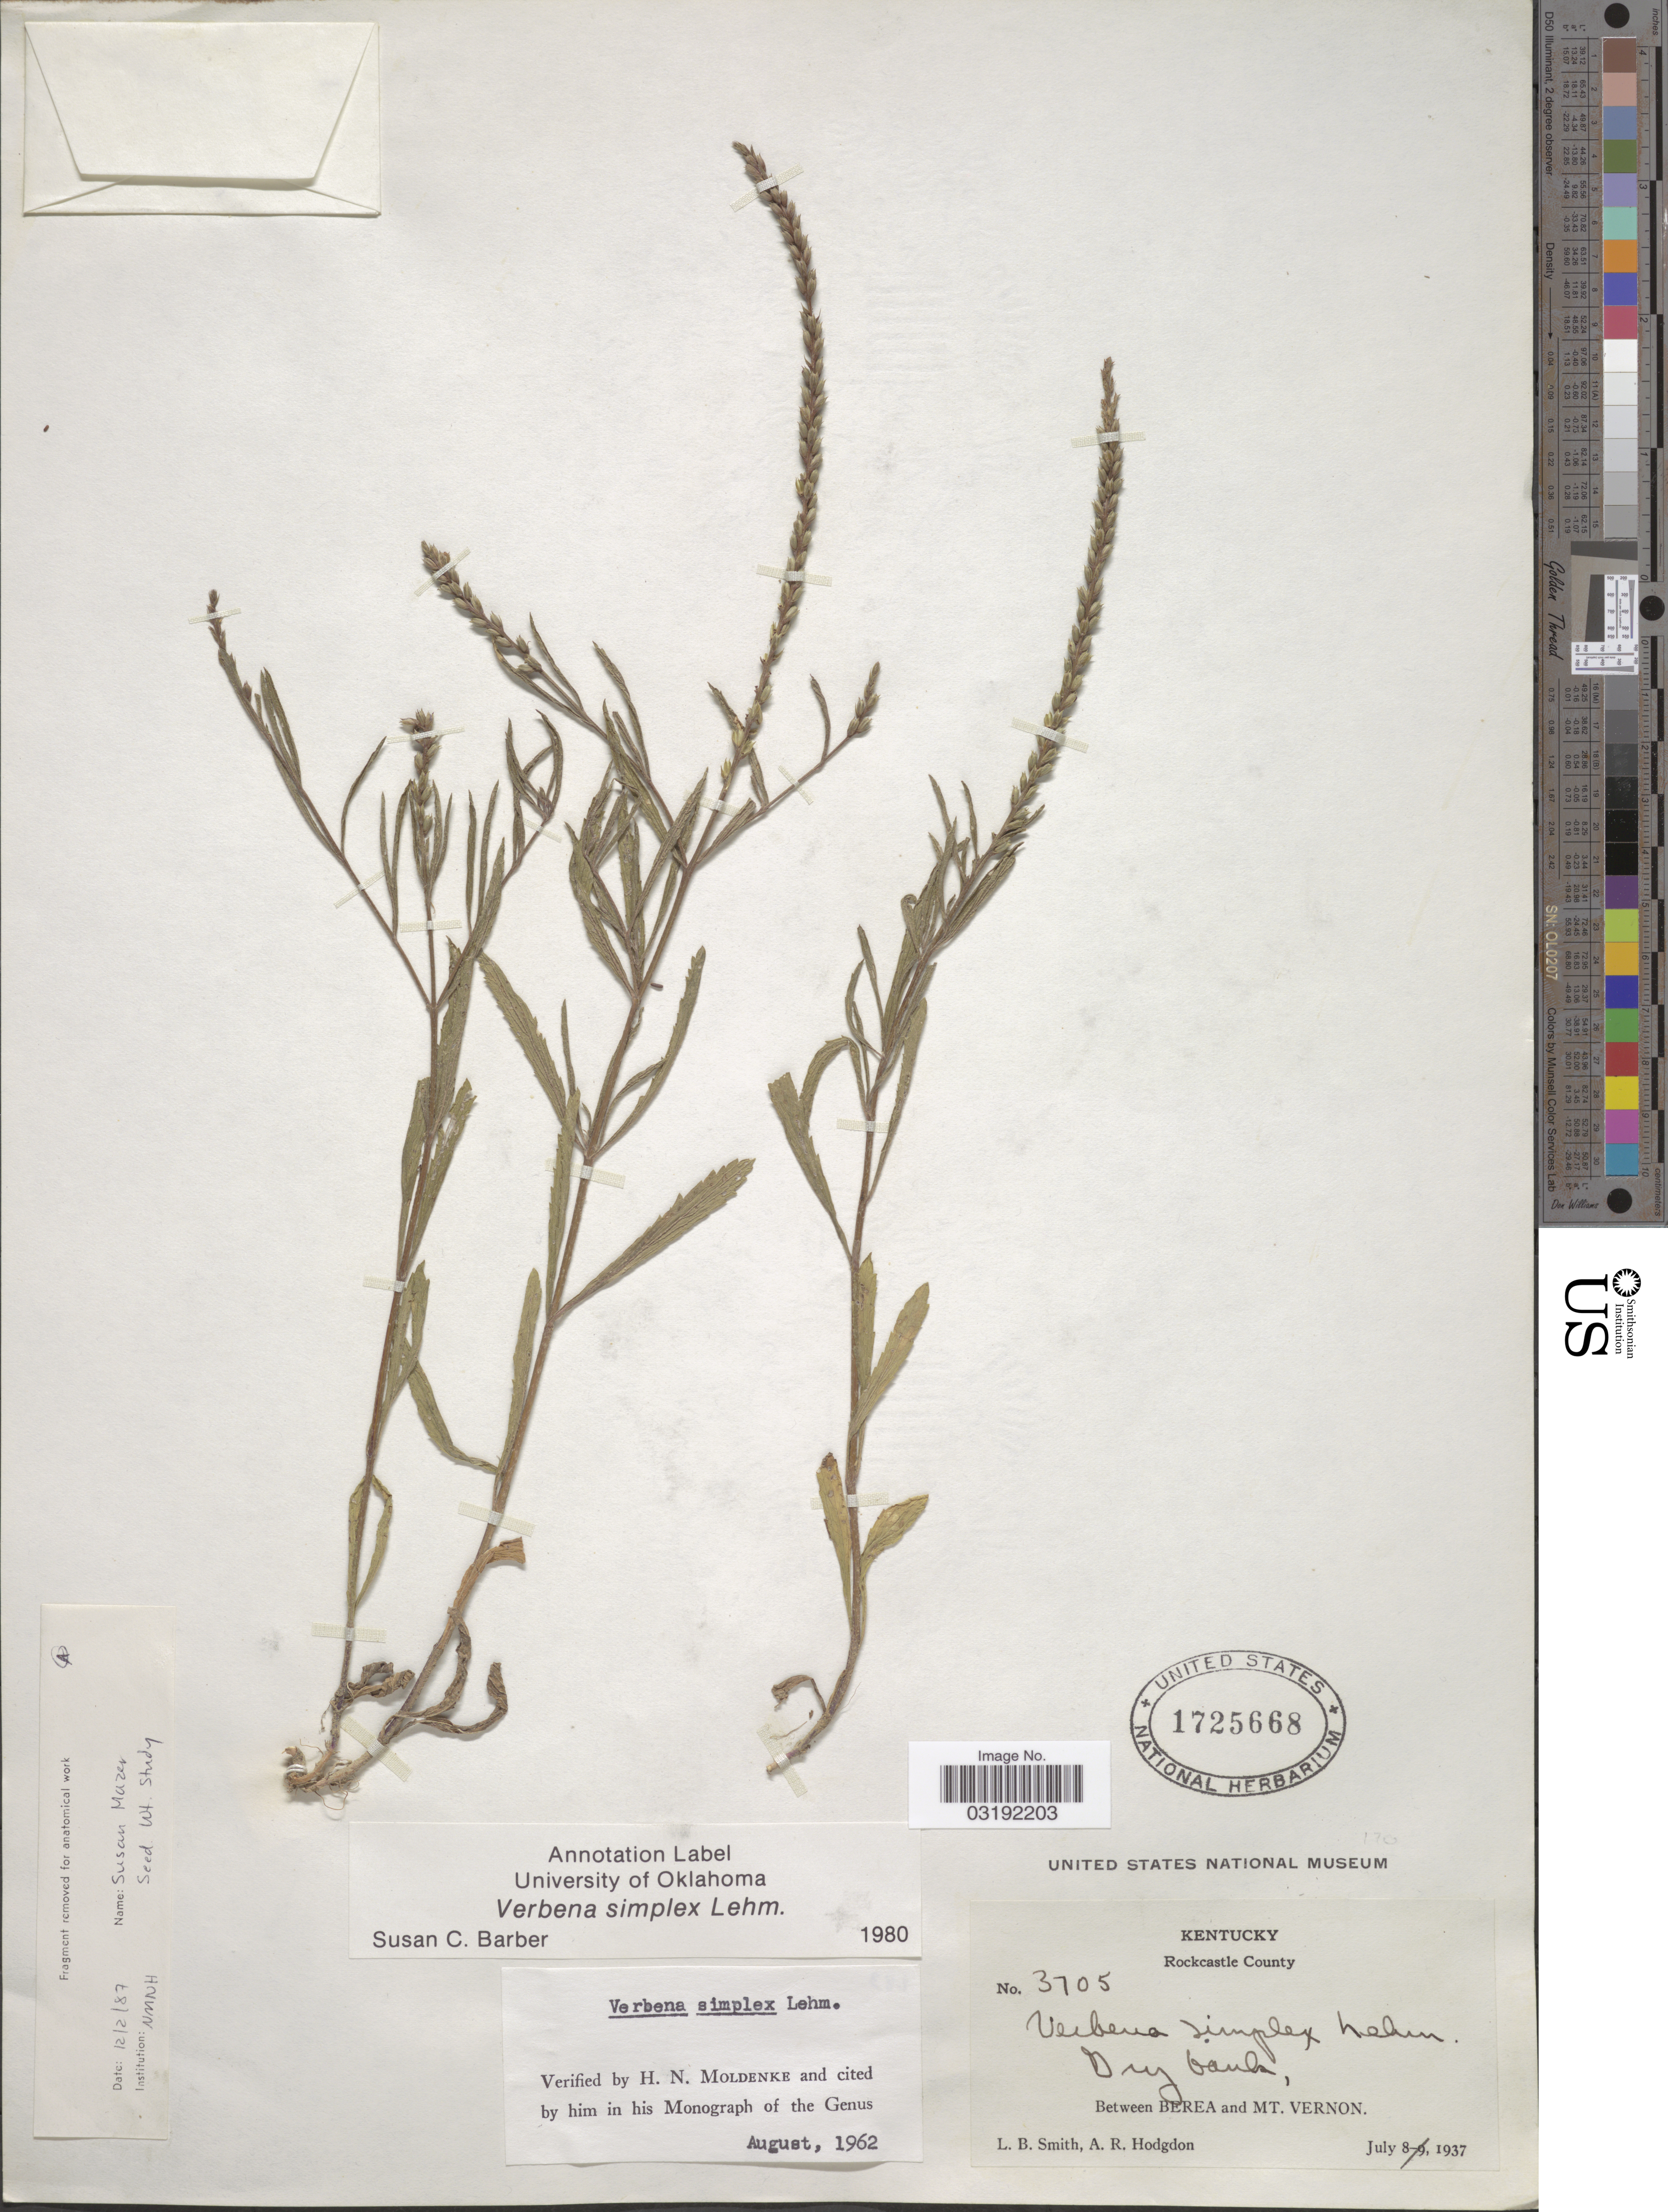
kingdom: Plantae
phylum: Tracheophyta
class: Magnoliopsida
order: Lamiales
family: Verbenaceae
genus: Verbena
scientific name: Verbena simplex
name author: F. Lehm.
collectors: L. Smith & A. R. Hodgdon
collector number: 3705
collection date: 1937-07-08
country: United States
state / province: Kentucky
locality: Rockcastle County. Between Berea and Mt. Vernon.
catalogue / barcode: US 1725668